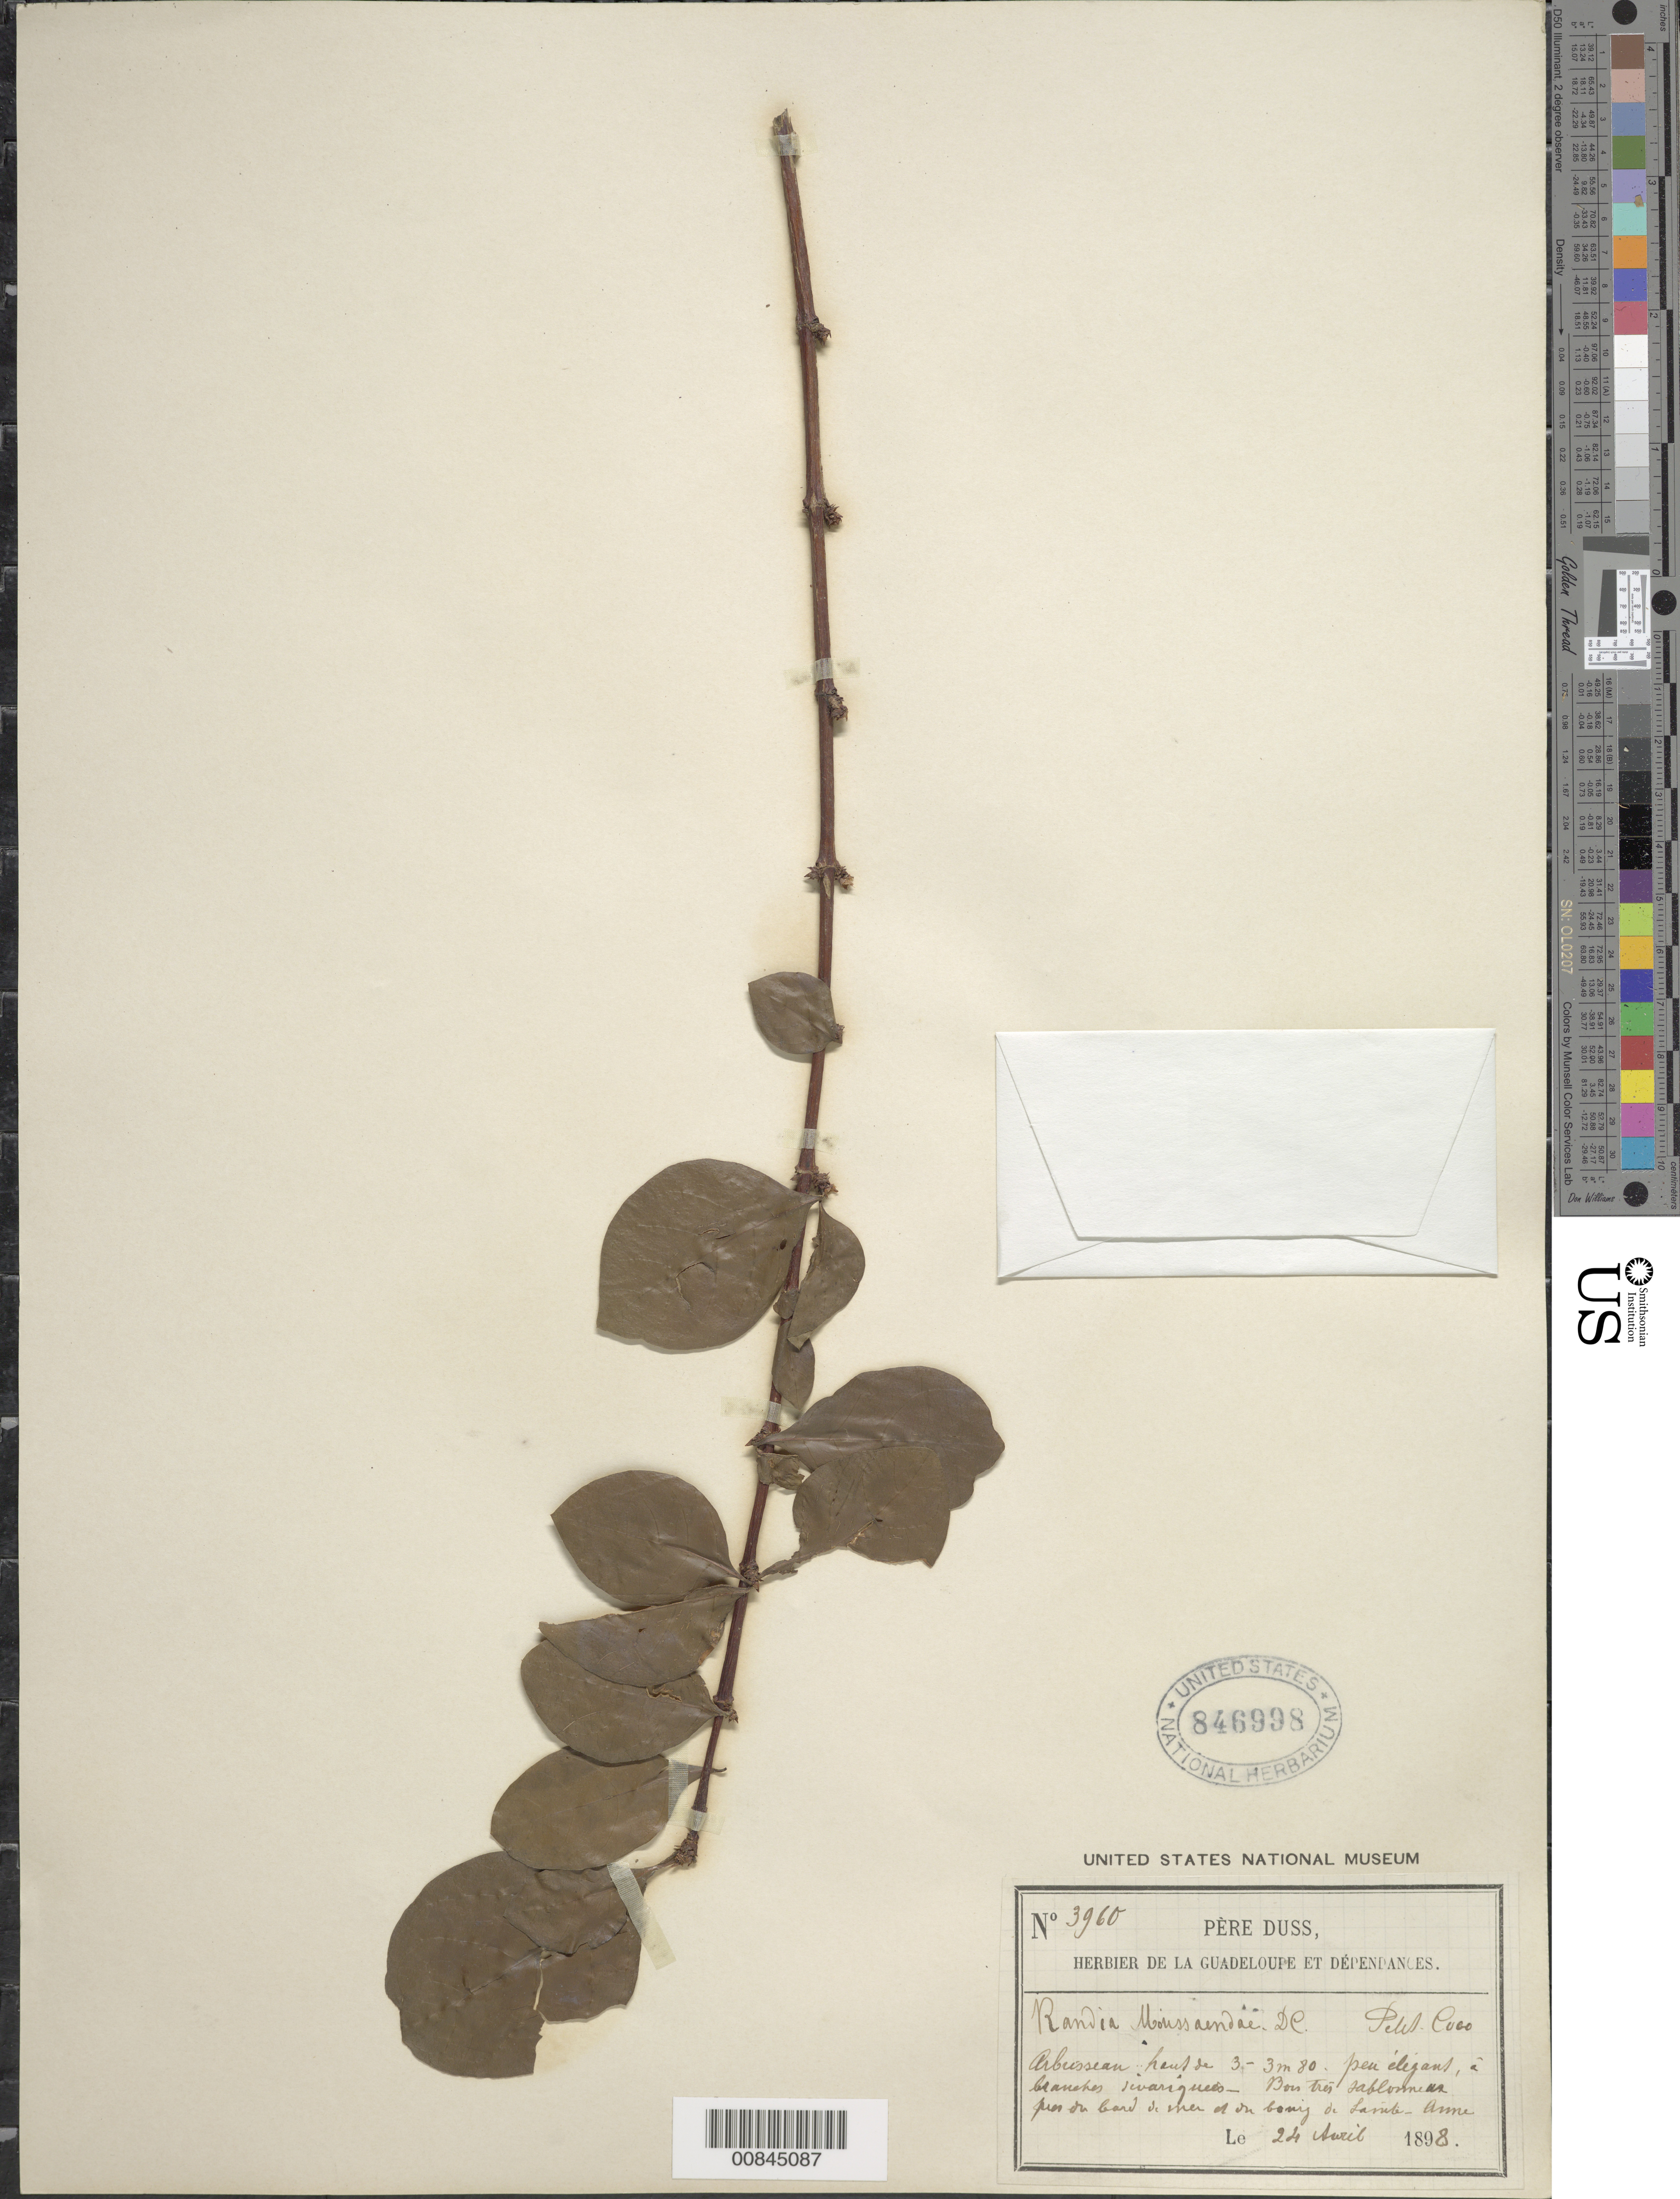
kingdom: Plantae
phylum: Tracheophyta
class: Magnoliopsida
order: Gentianales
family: Rubiaceae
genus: Rosenbergiodendron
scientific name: Rosenbergiodendron formosum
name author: (Jacq.) Fagerl.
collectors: Père Duss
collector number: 3960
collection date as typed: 24 Apr 1898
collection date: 1898-04-24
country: Guadeloupe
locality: Lanilé (sp?) - Anne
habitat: Bois trés sablonneua (sp?)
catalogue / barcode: US 846998